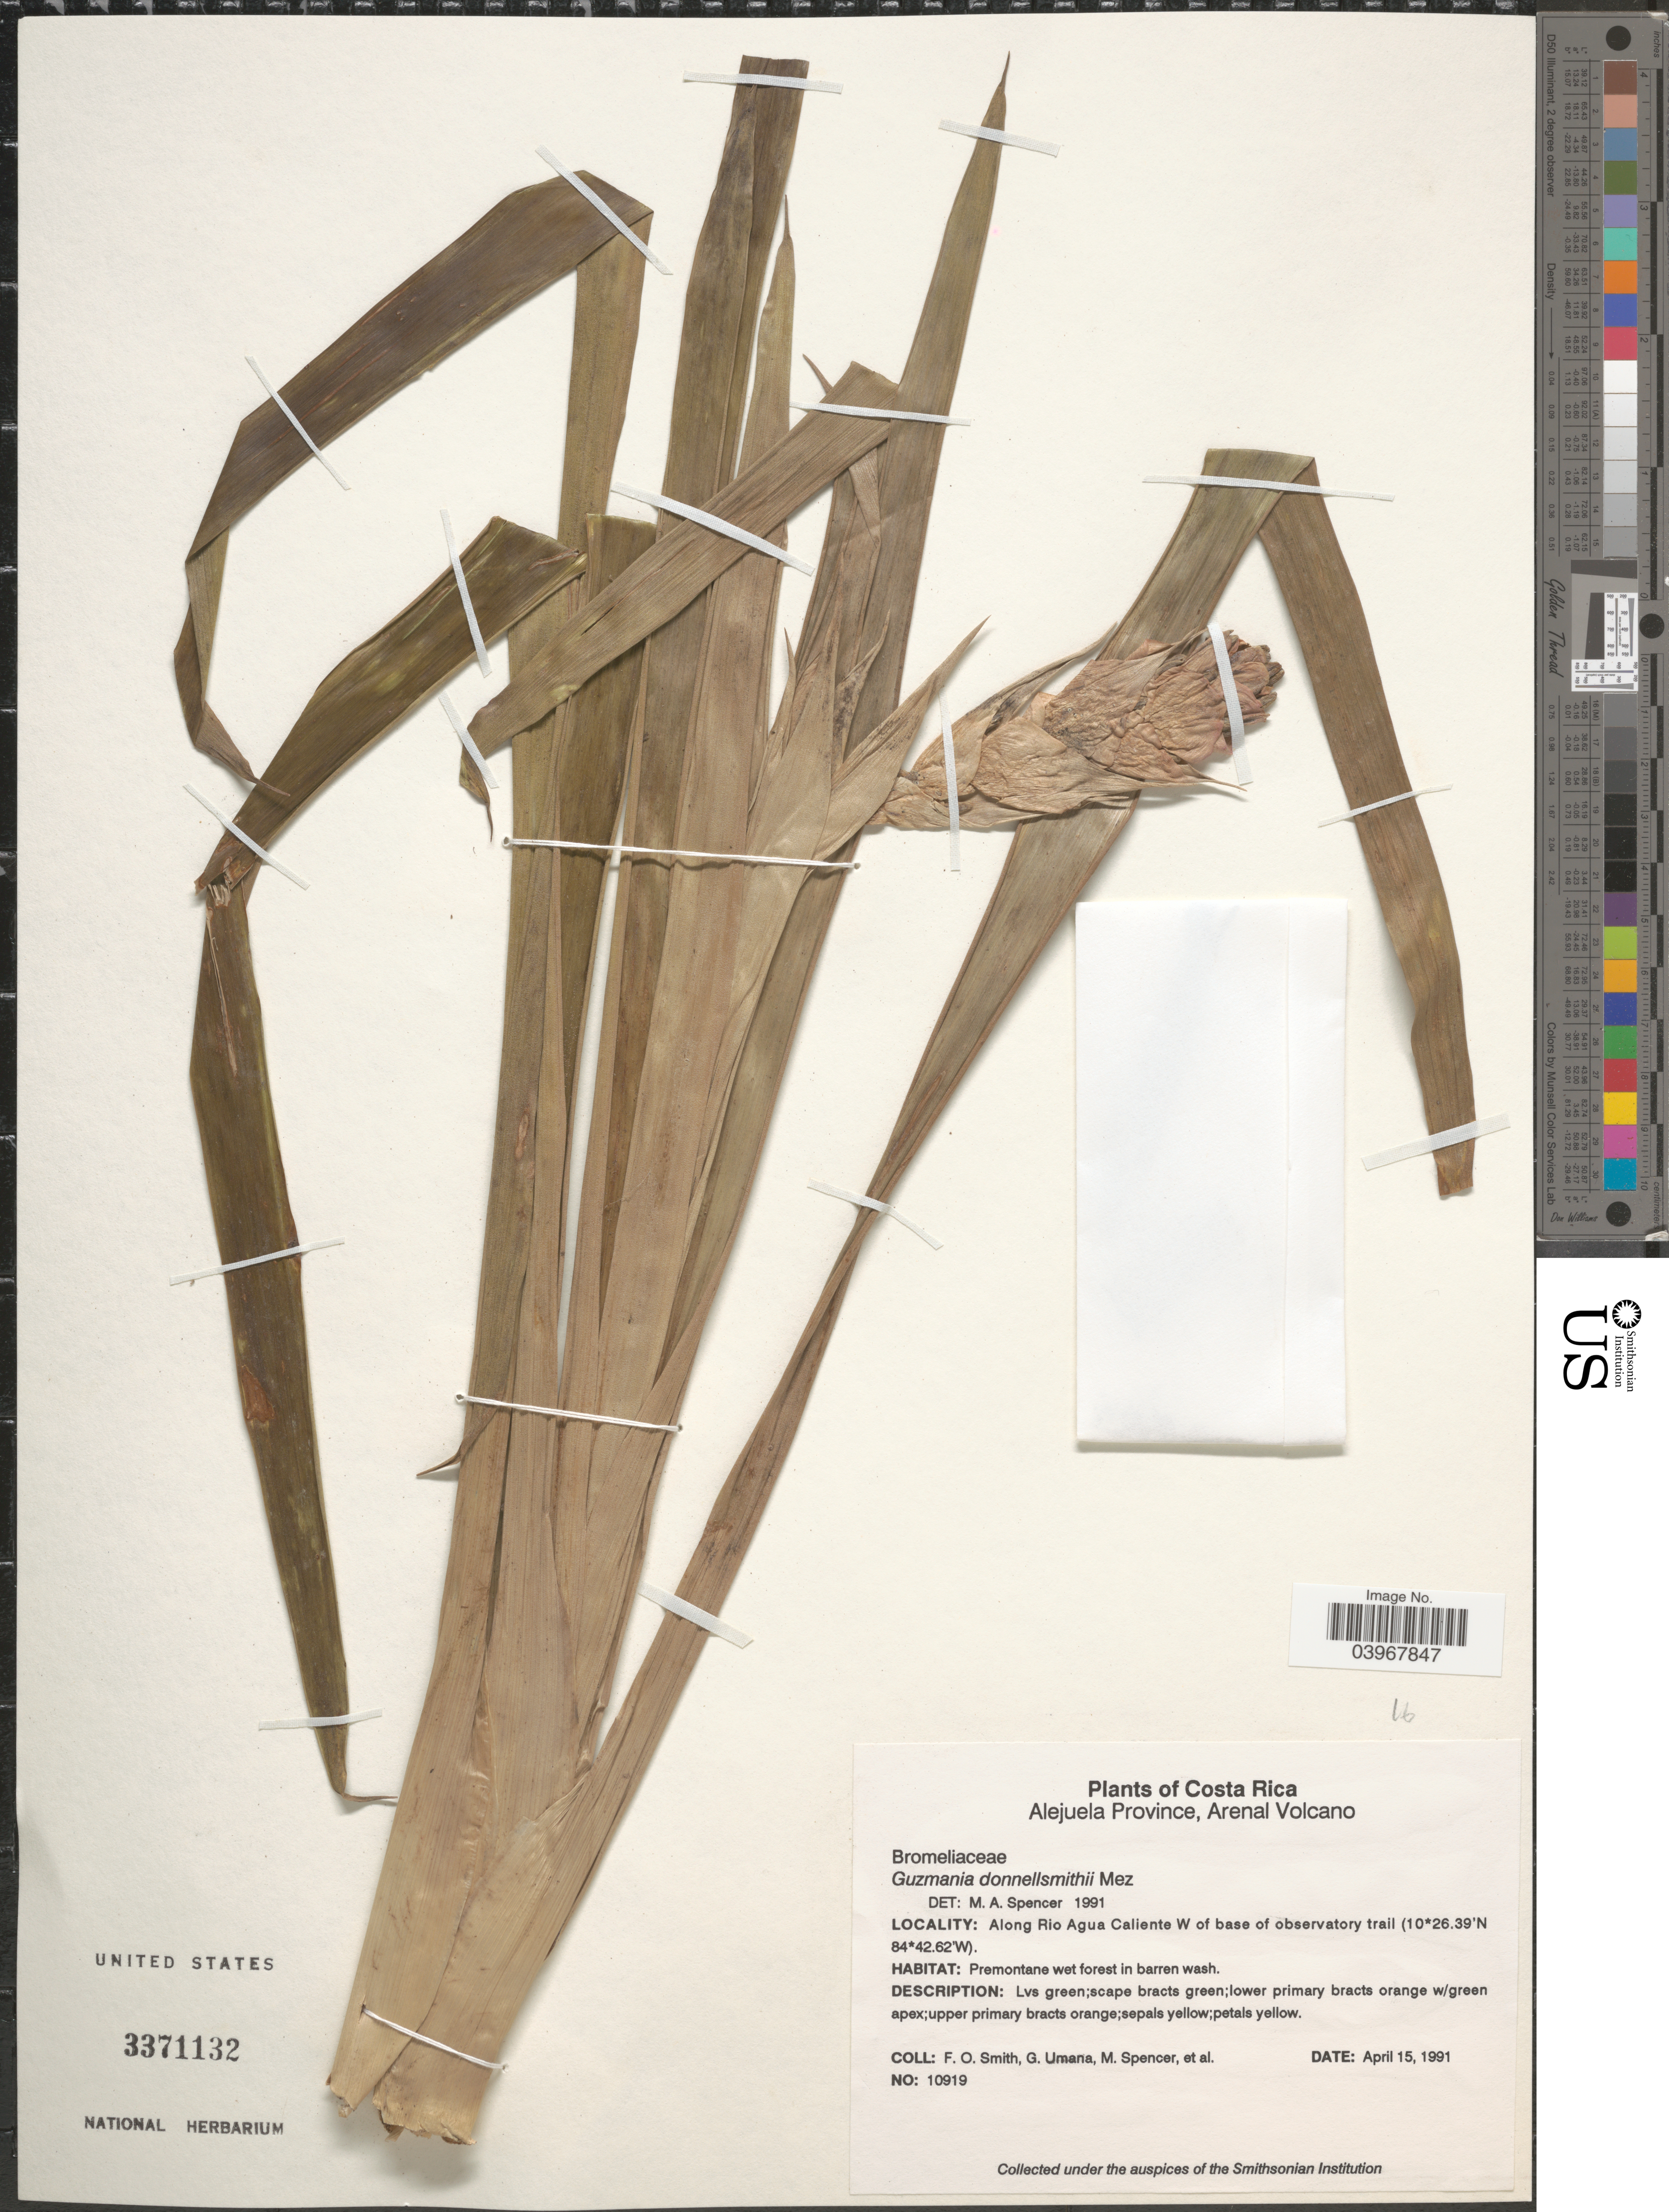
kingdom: Plantae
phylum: Tracheophyta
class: Liliopsida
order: Poales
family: Bromeliaceae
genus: Guzmania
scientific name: Guzmania donnellsmithii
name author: Mez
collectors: F. Smith, G. Umana, M. Spencer & et al.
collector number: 10919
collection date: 1991-04-15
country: Costa Rica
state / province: Alajuela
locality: Arenal Volcano. Along Rio Agua Caliente W of base of observatory trail.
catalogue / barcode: US 3371132